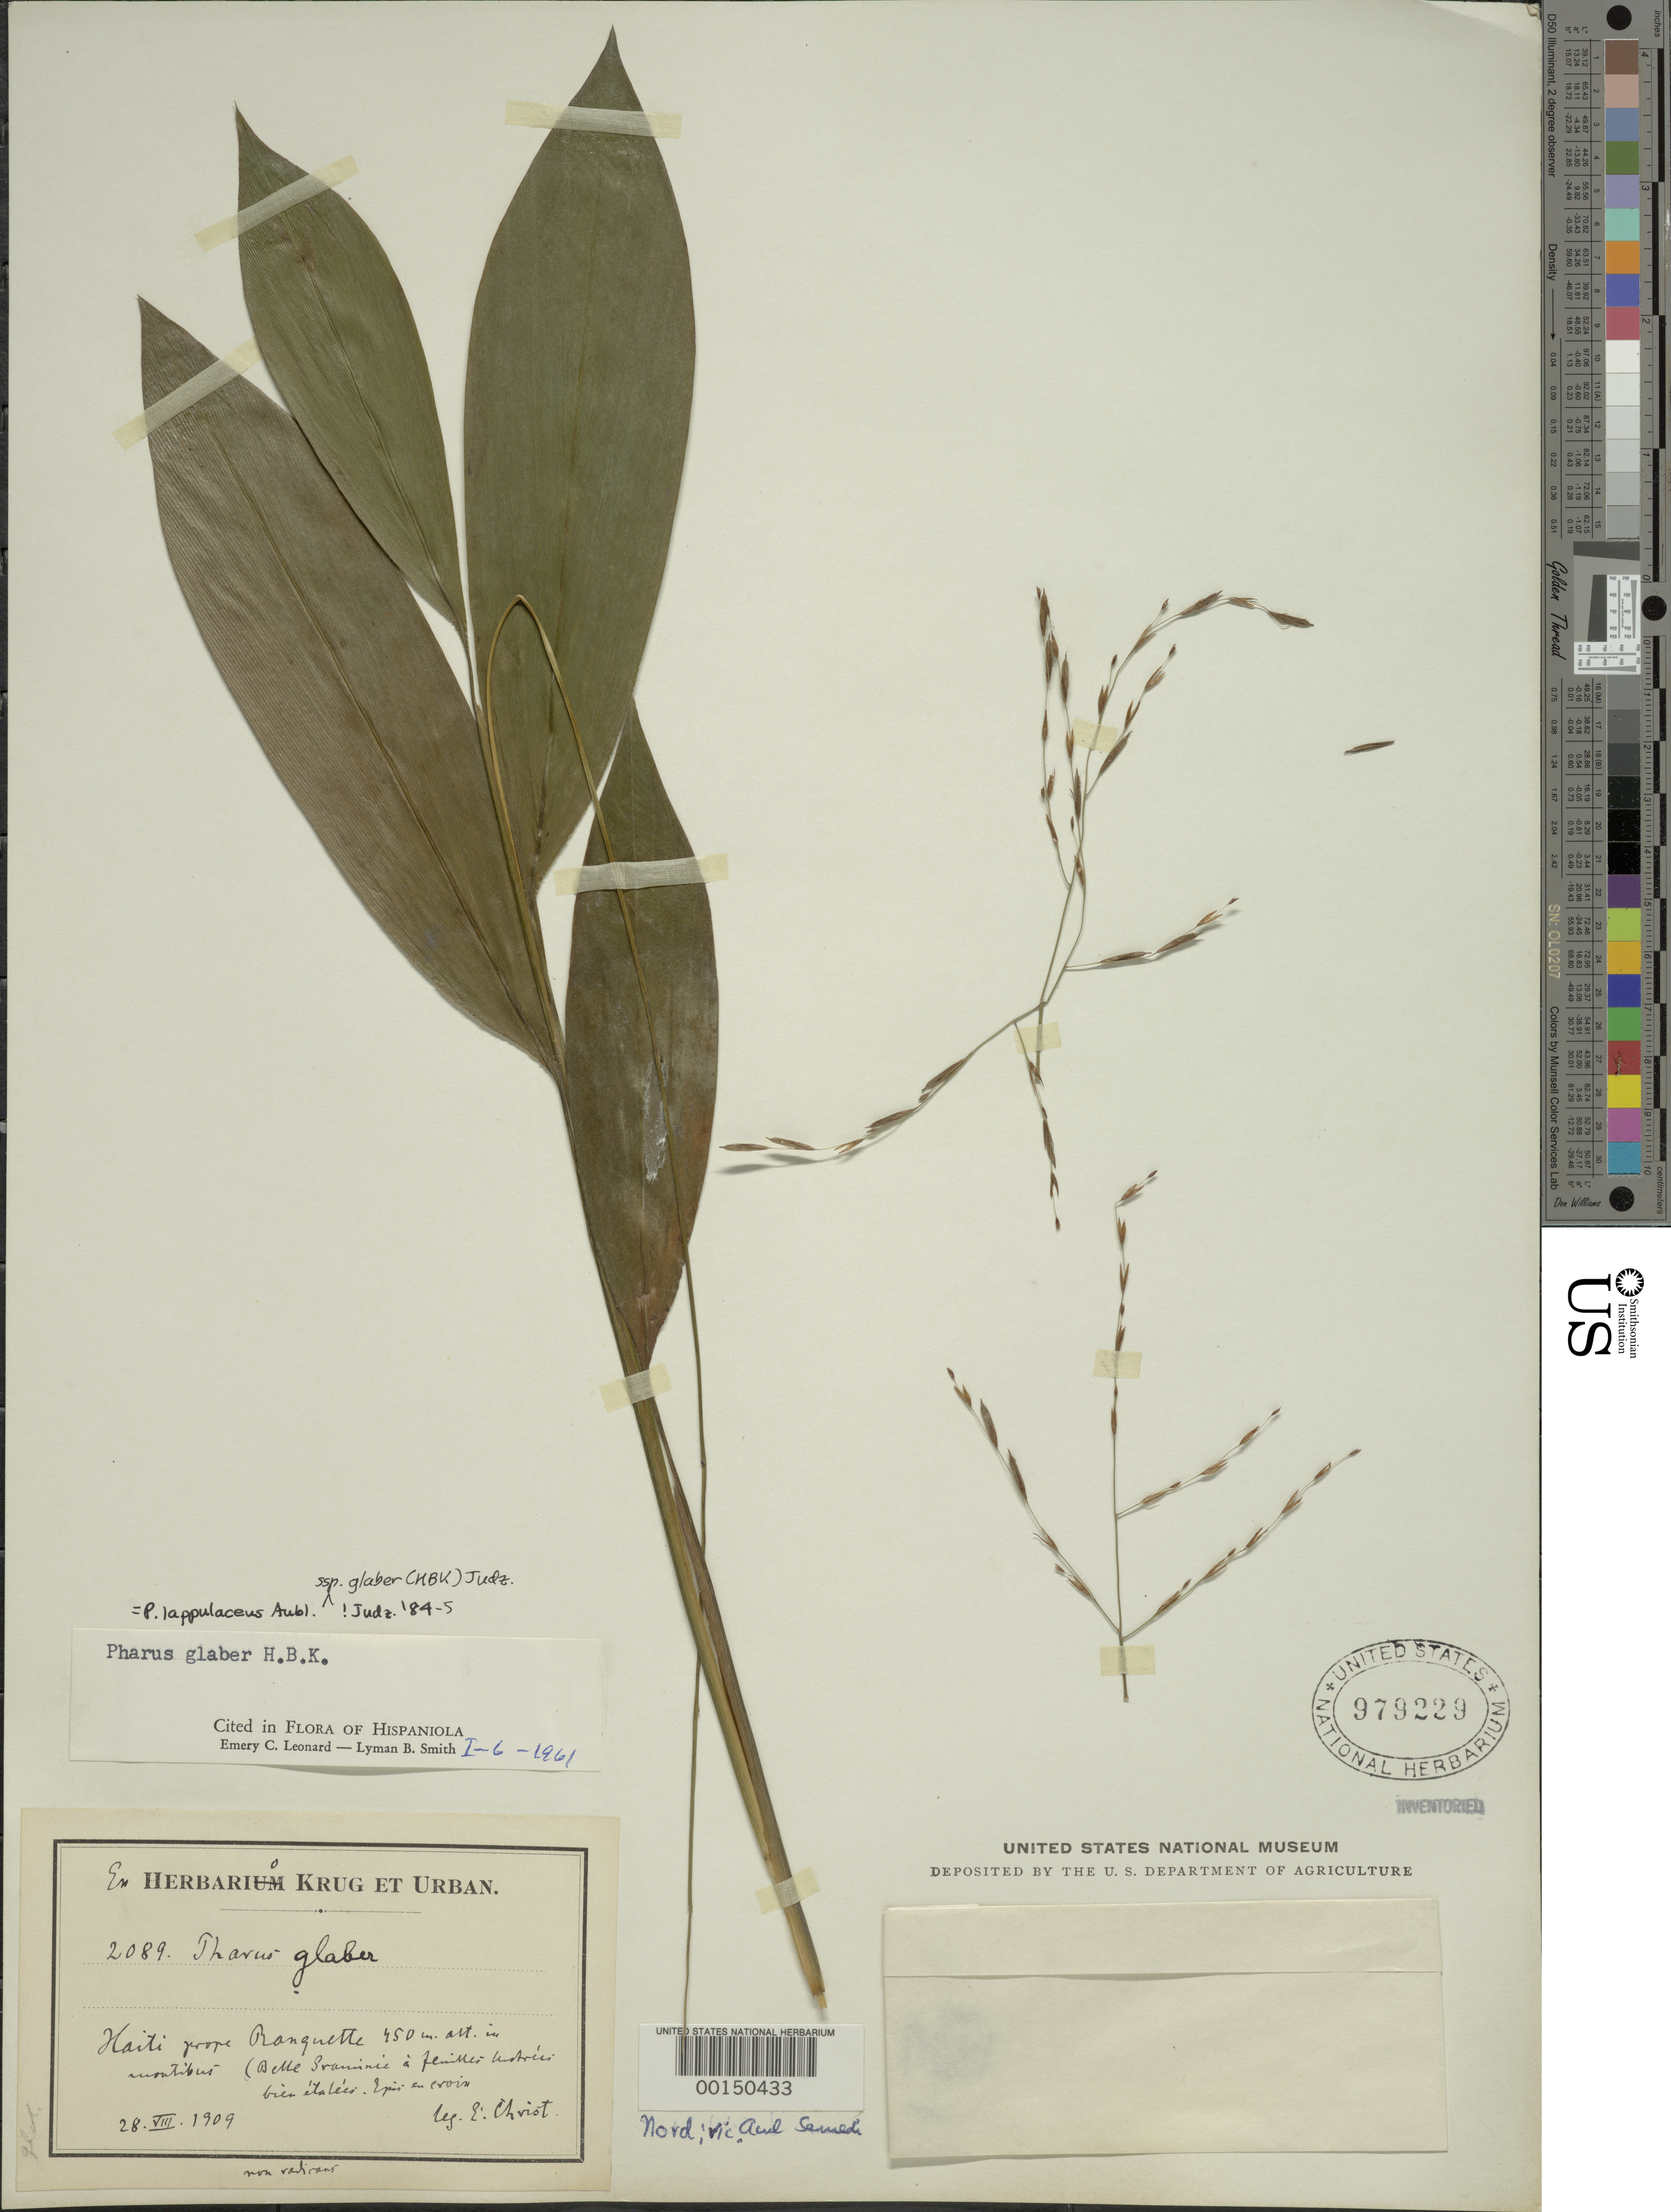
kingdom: Plantae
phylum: Tracheophyta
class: Liliopsida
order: Poales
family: Poaceae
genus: Pharus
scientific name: Pharus lappulaceus subsp. glaber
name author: (Kunth) Judz.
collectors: E. Christ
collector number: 2089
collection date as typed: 28 Aug 1909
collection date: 1909-08-28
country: Haiti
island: Hispaniola Island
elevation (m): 450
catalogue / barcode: US 979229